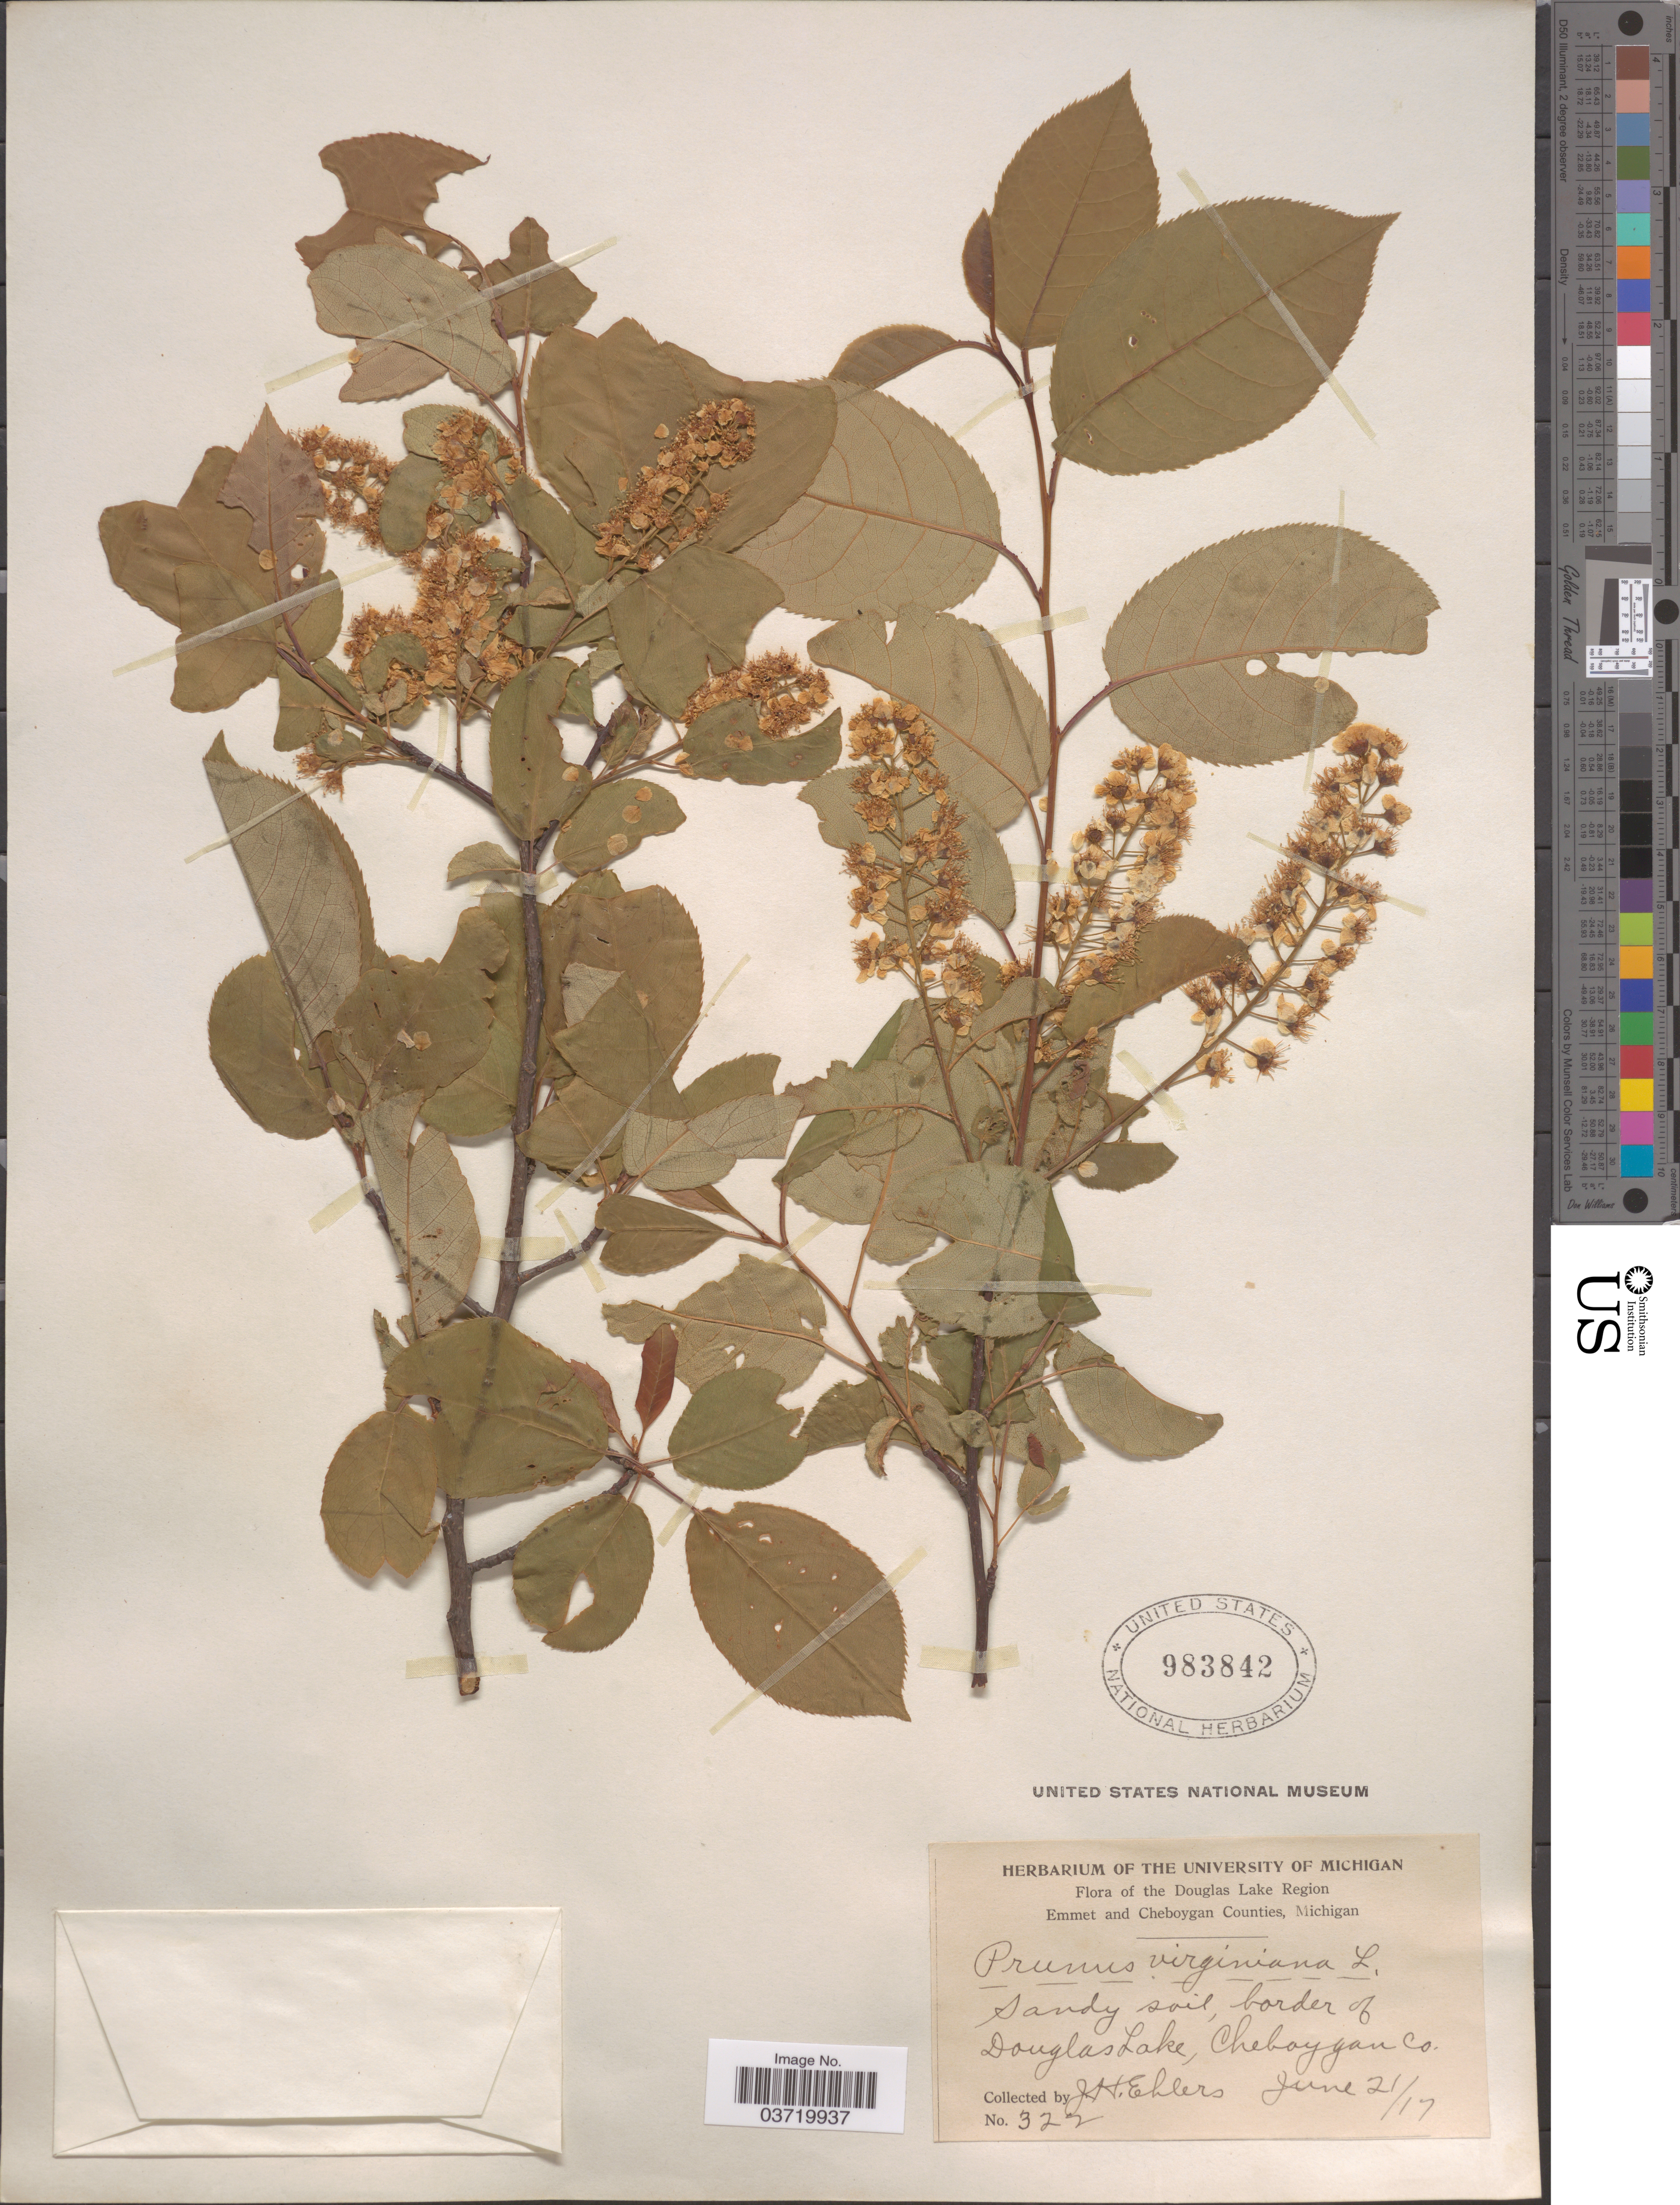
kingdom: Plantae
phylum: Tracheophyta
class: Magnoliopsida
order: Rosales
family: Rosaceae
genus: Prunus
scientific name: Prunus virginiana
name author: L.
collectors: J. H. Ehlers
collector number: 322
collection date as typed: Transcribed d/m/y: 21/6/17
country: United States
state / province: Michigan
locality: The Douglas Lake Region. Border of Douglas Lake, Cheboygan Co.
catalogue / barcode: US 983842